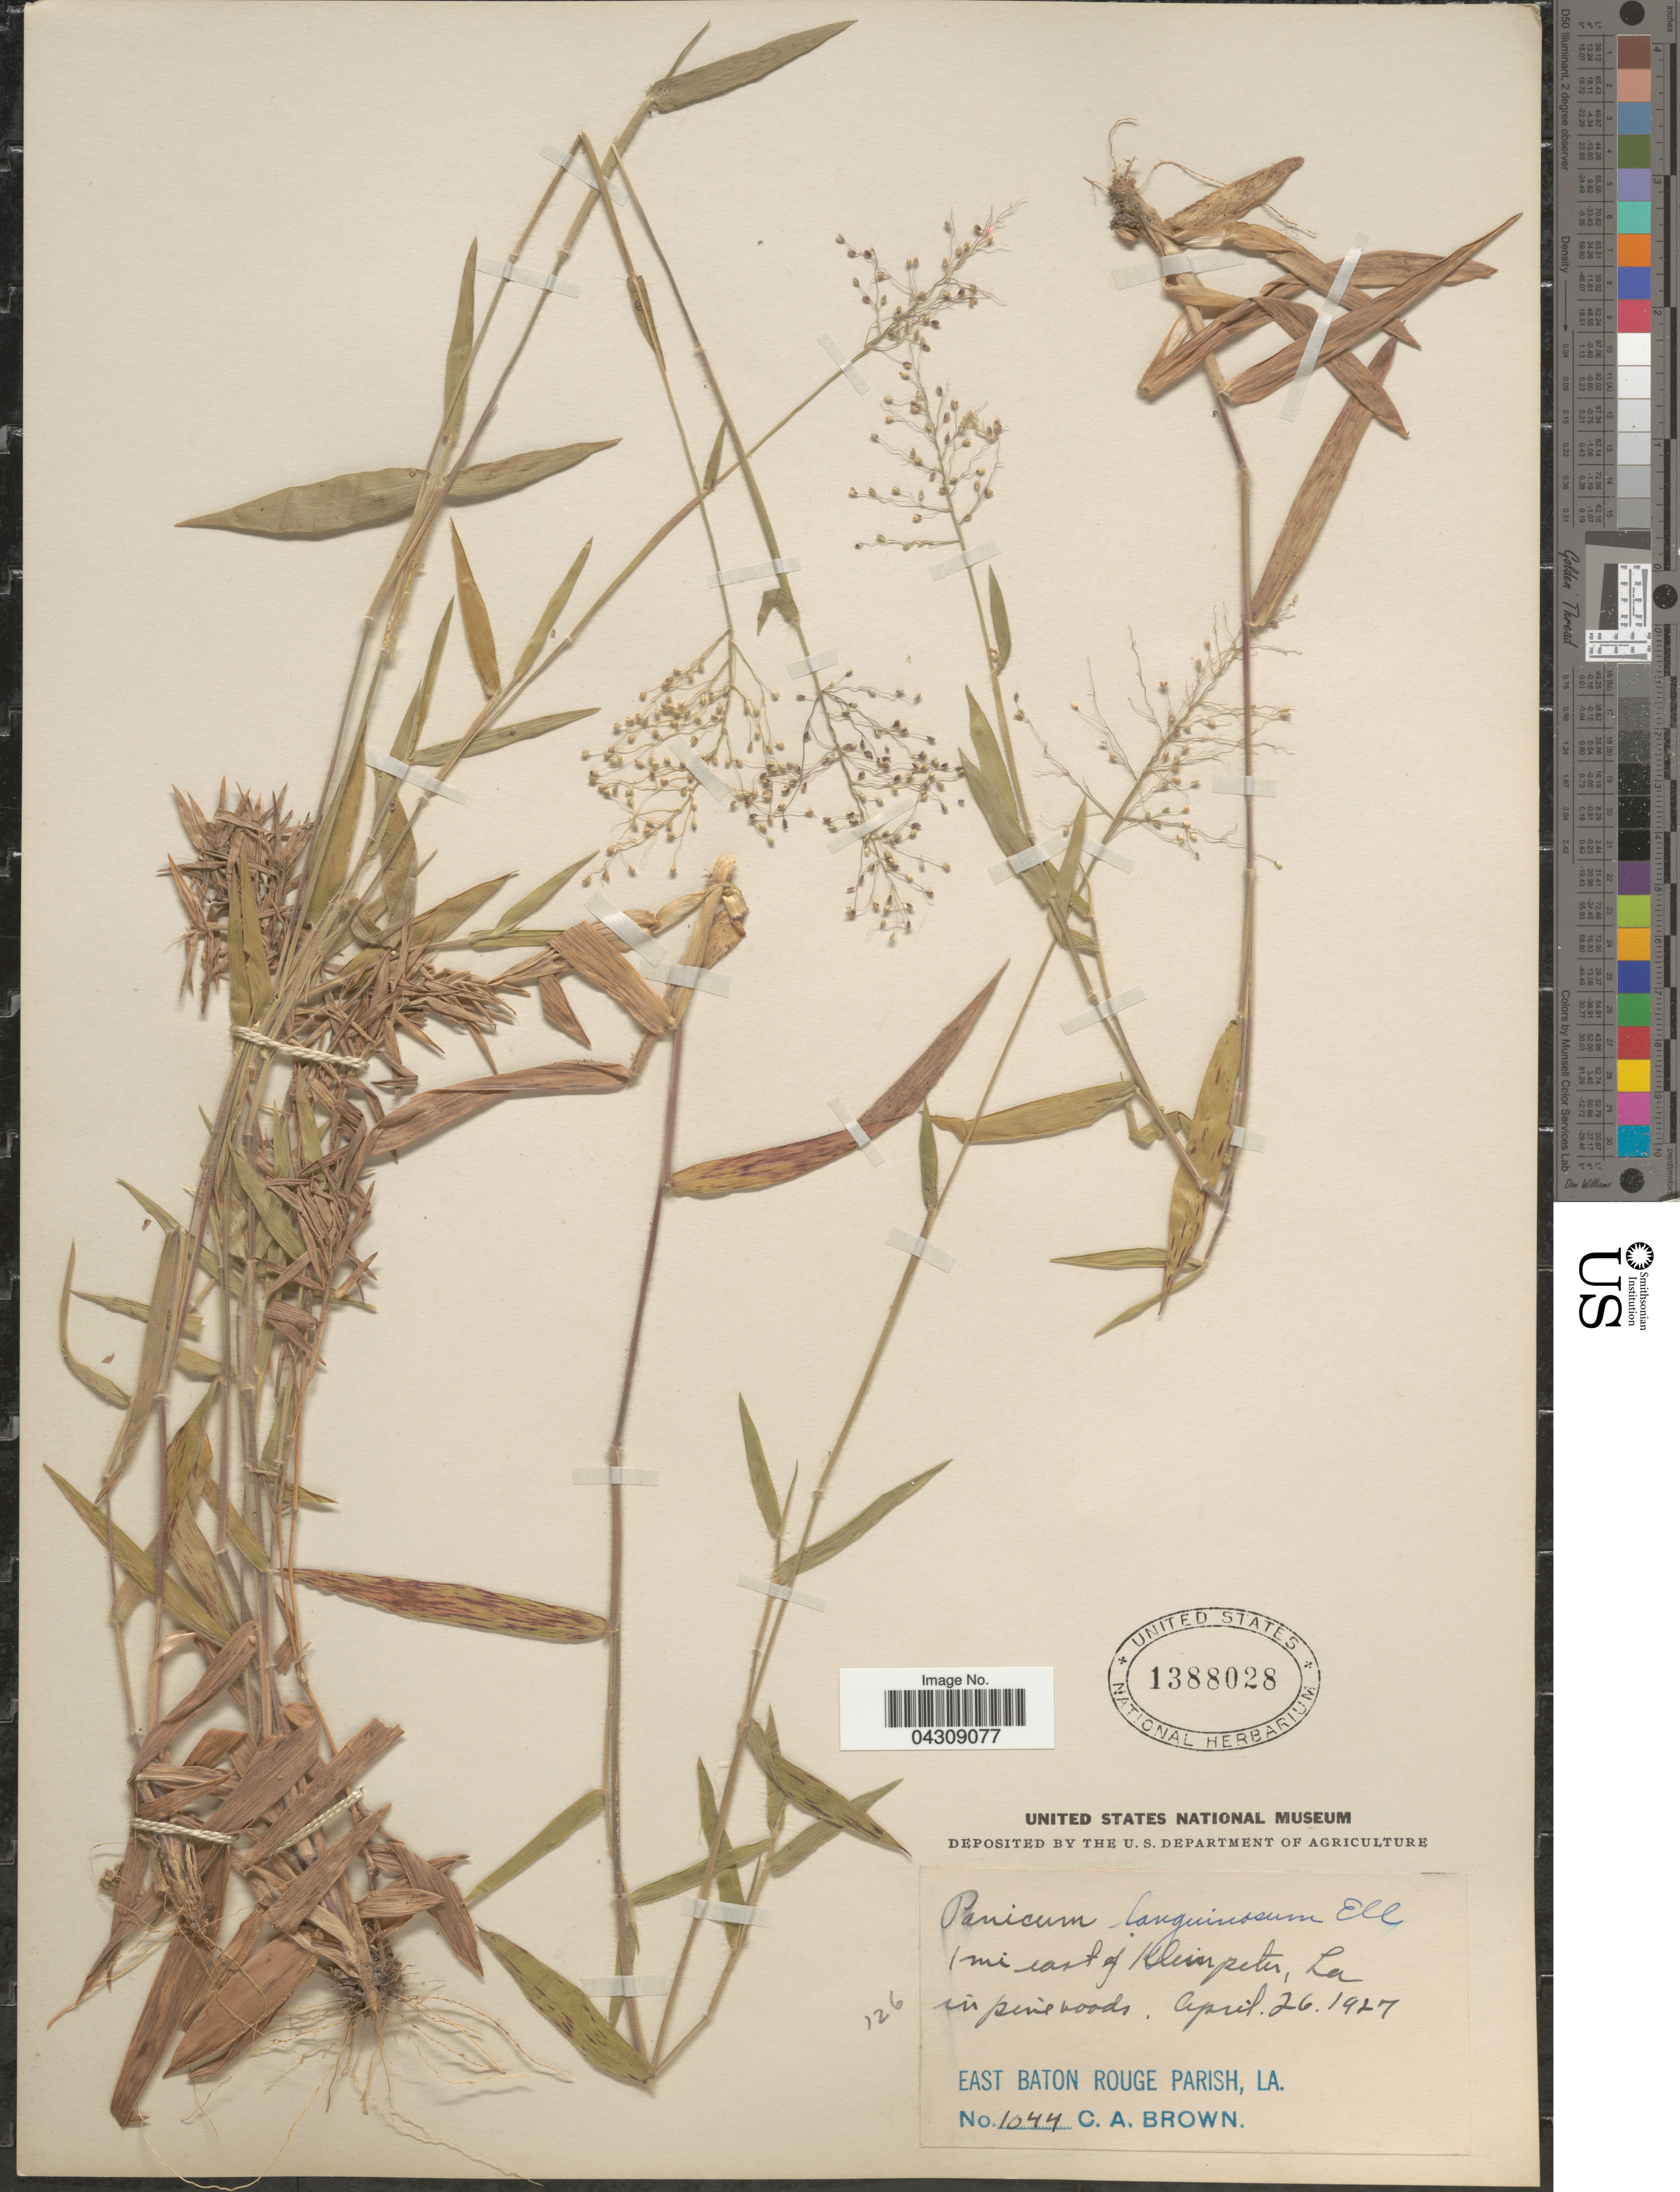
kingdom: Plantae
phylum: Tracheophyta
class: Liliopsida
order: Poales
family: Poaceae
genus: Dichanthelium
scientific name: Dichanthelium acuminatum var. acuminatum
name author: (Sw.) Gould & C.A. Clark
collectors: C. A. Brown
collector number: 1044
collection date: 1927-04-26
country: United States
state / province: Louisiana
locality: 1 mi east of Kleinpeter. East Baton Rouge Parish.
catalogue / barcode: US 1388028